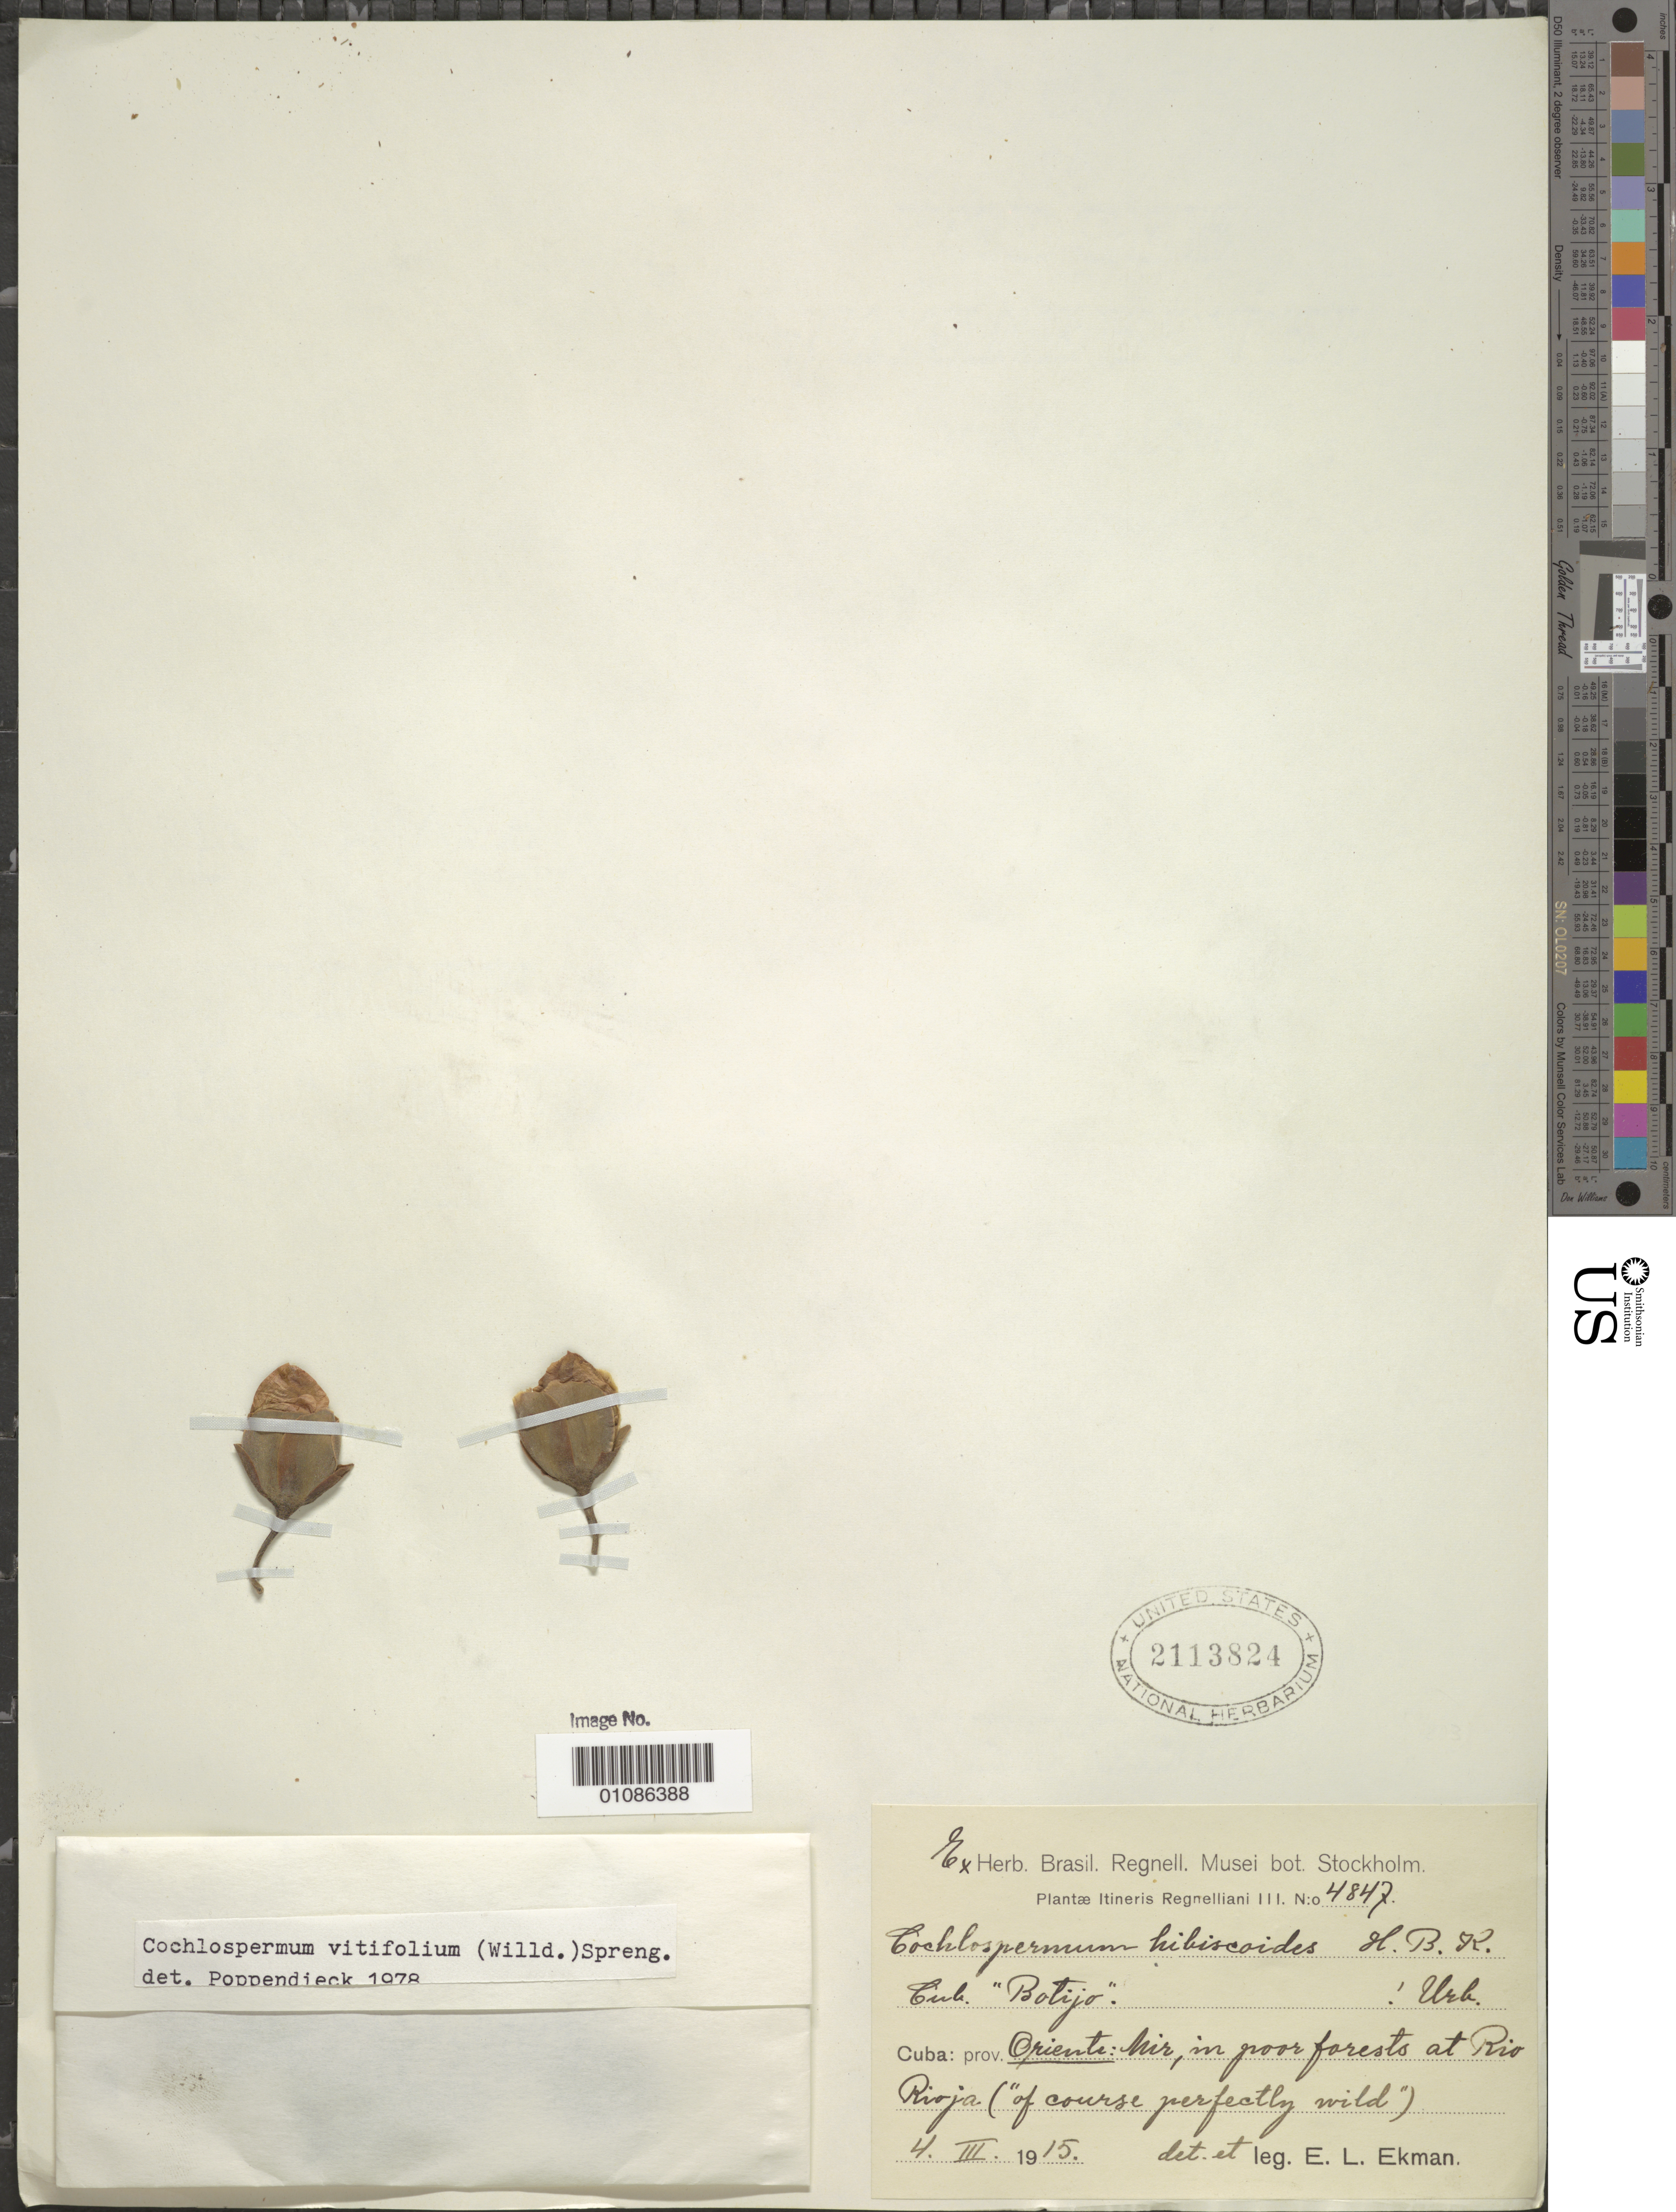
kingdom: Plantae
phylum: Tracheophyta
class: Magnoliopsida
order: Malvales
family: Cochlospermaceae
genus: Cochlospermum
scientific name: Cochlospermum vitifolium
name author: (Willd.) Spreng.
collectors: E. L. Ekman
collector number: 4847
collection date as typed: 04 Mar 1915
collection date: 1915-03-04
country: Cuba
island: Cuba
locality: Oriente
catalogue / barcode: US 2113824